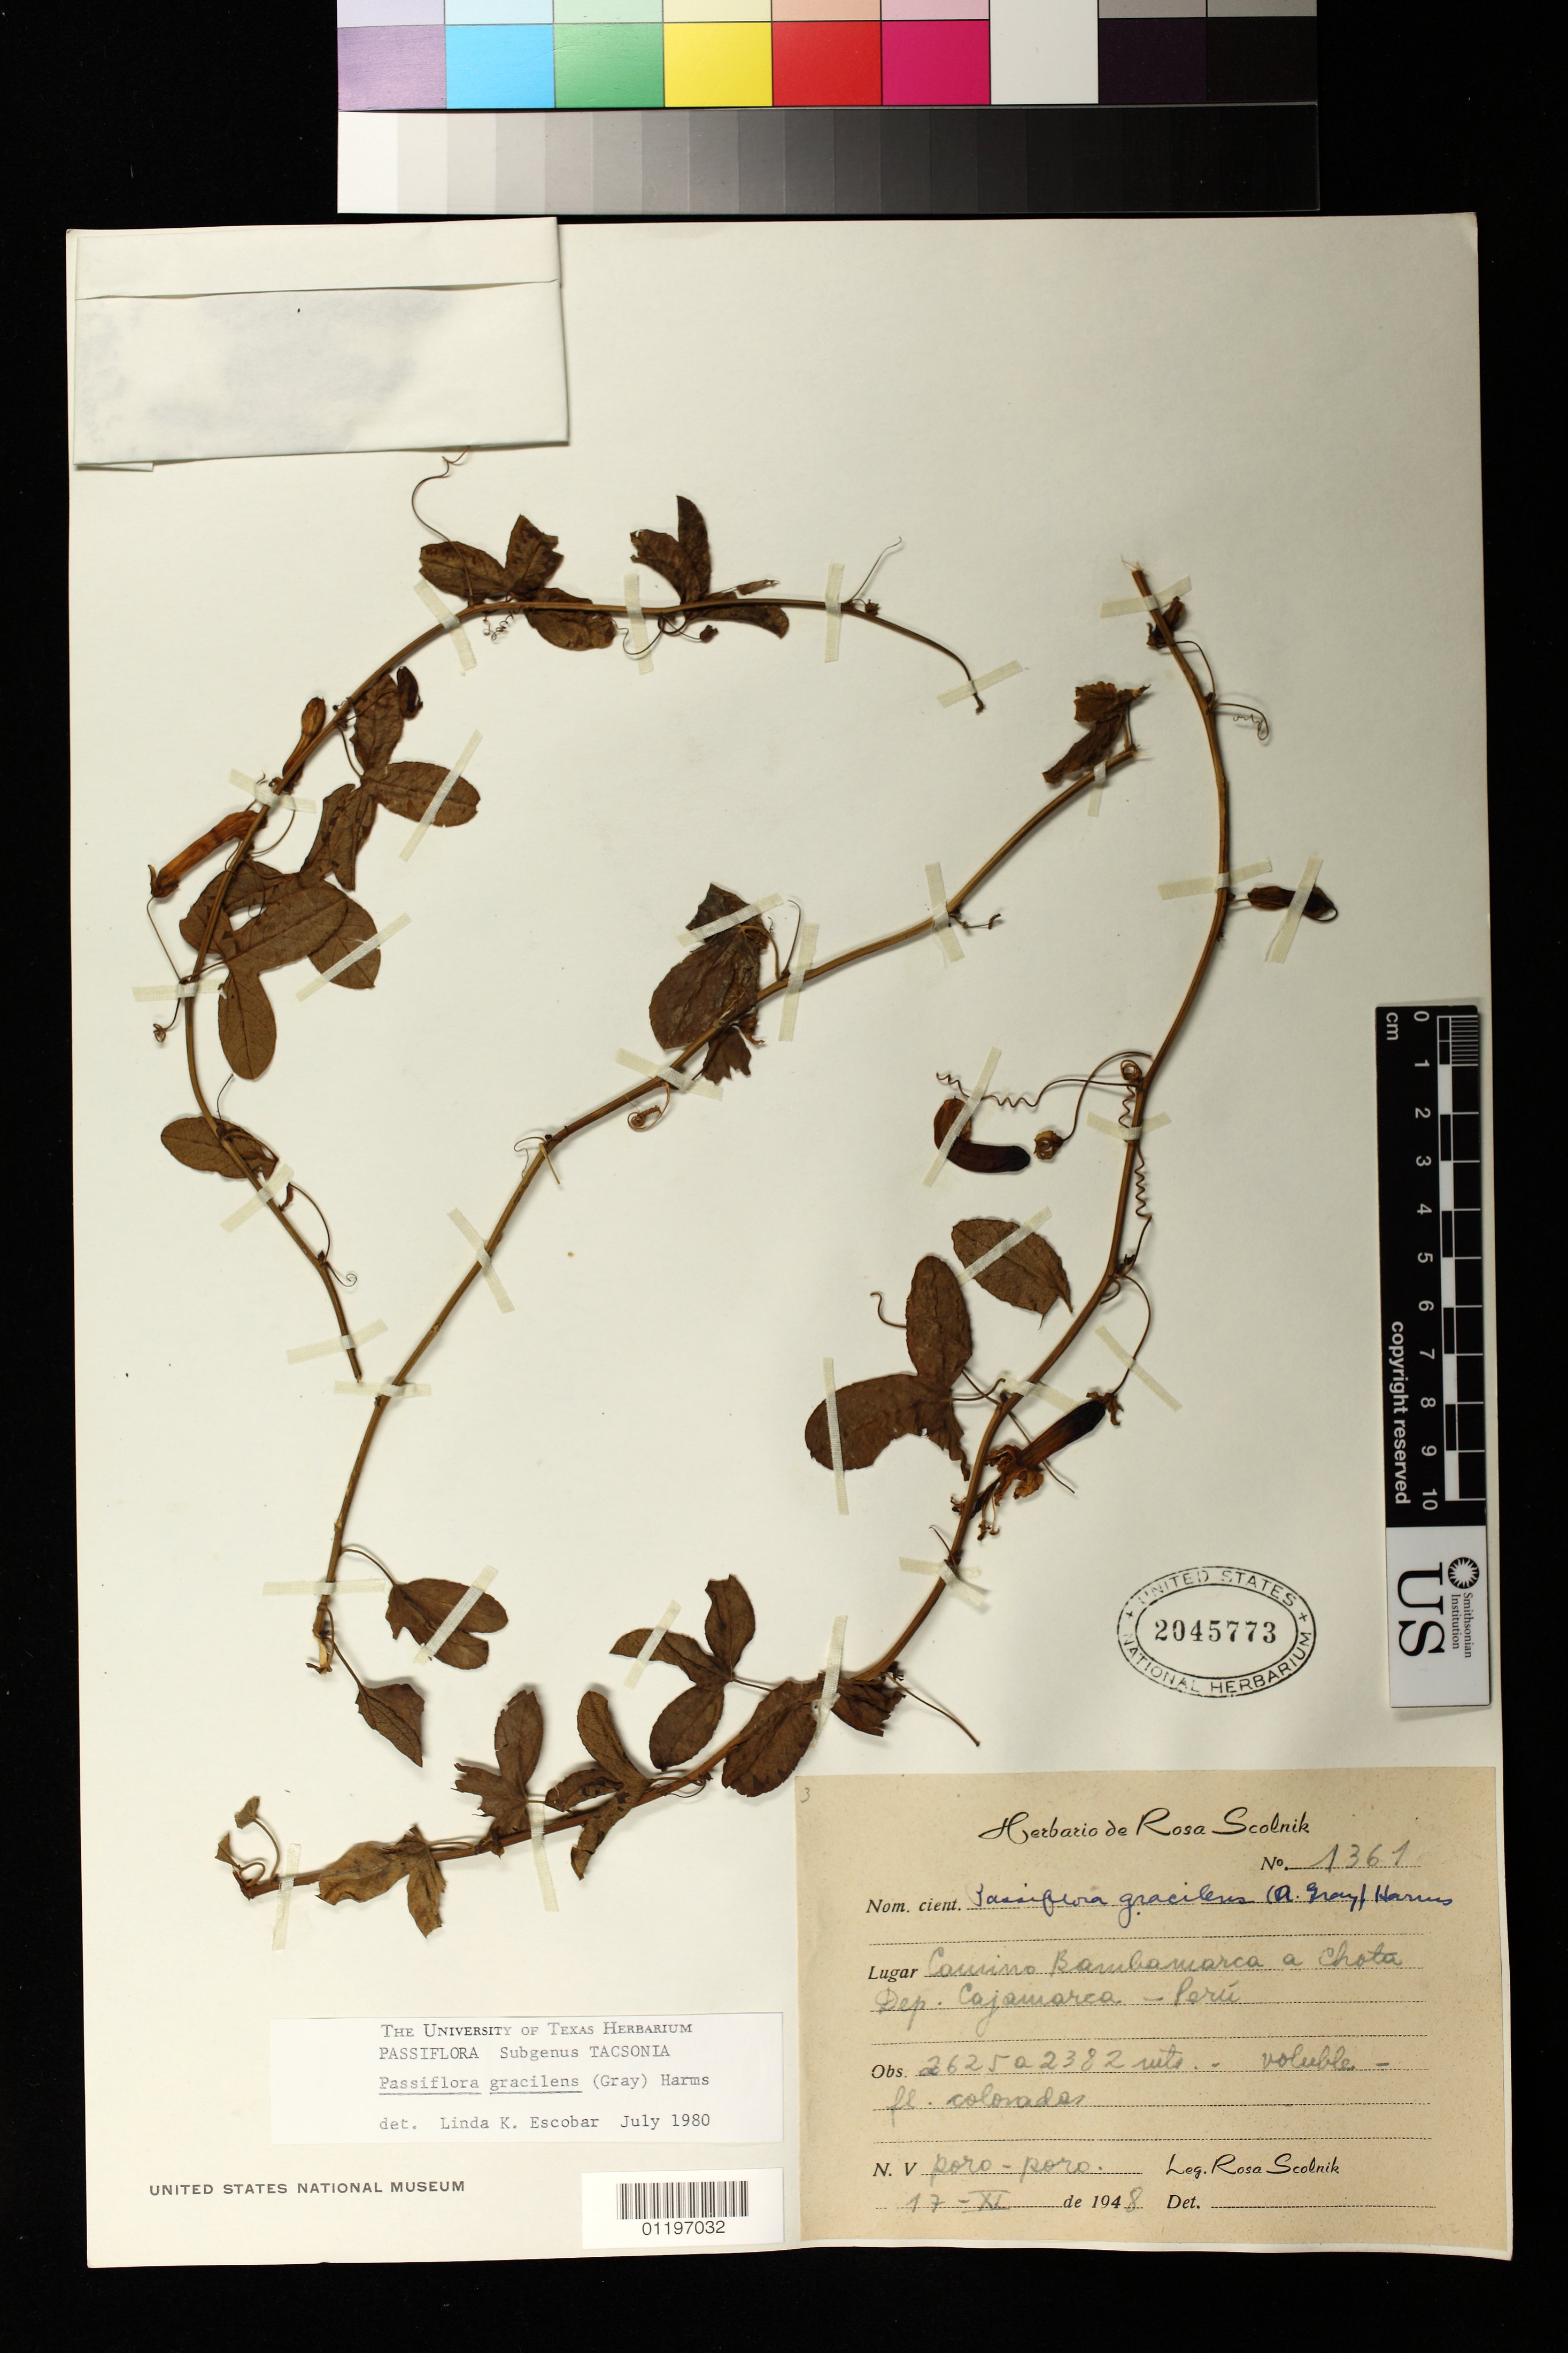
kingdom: Plantae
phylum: Tracheophyta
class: Magnoliopsida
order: Malpighiales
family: Passifloraceae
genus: Passiflora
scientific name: Passiflora gracilens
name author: (A. Gray) Harms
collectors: R. Scolnik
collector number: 1361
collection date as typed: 17 Nov 1948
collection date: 1948-11-17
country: Peru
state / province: Cajamarca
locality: Caurina Bambamarca a Chota. Dep. Cajamarca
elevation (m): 2380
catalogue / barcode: US 2045773